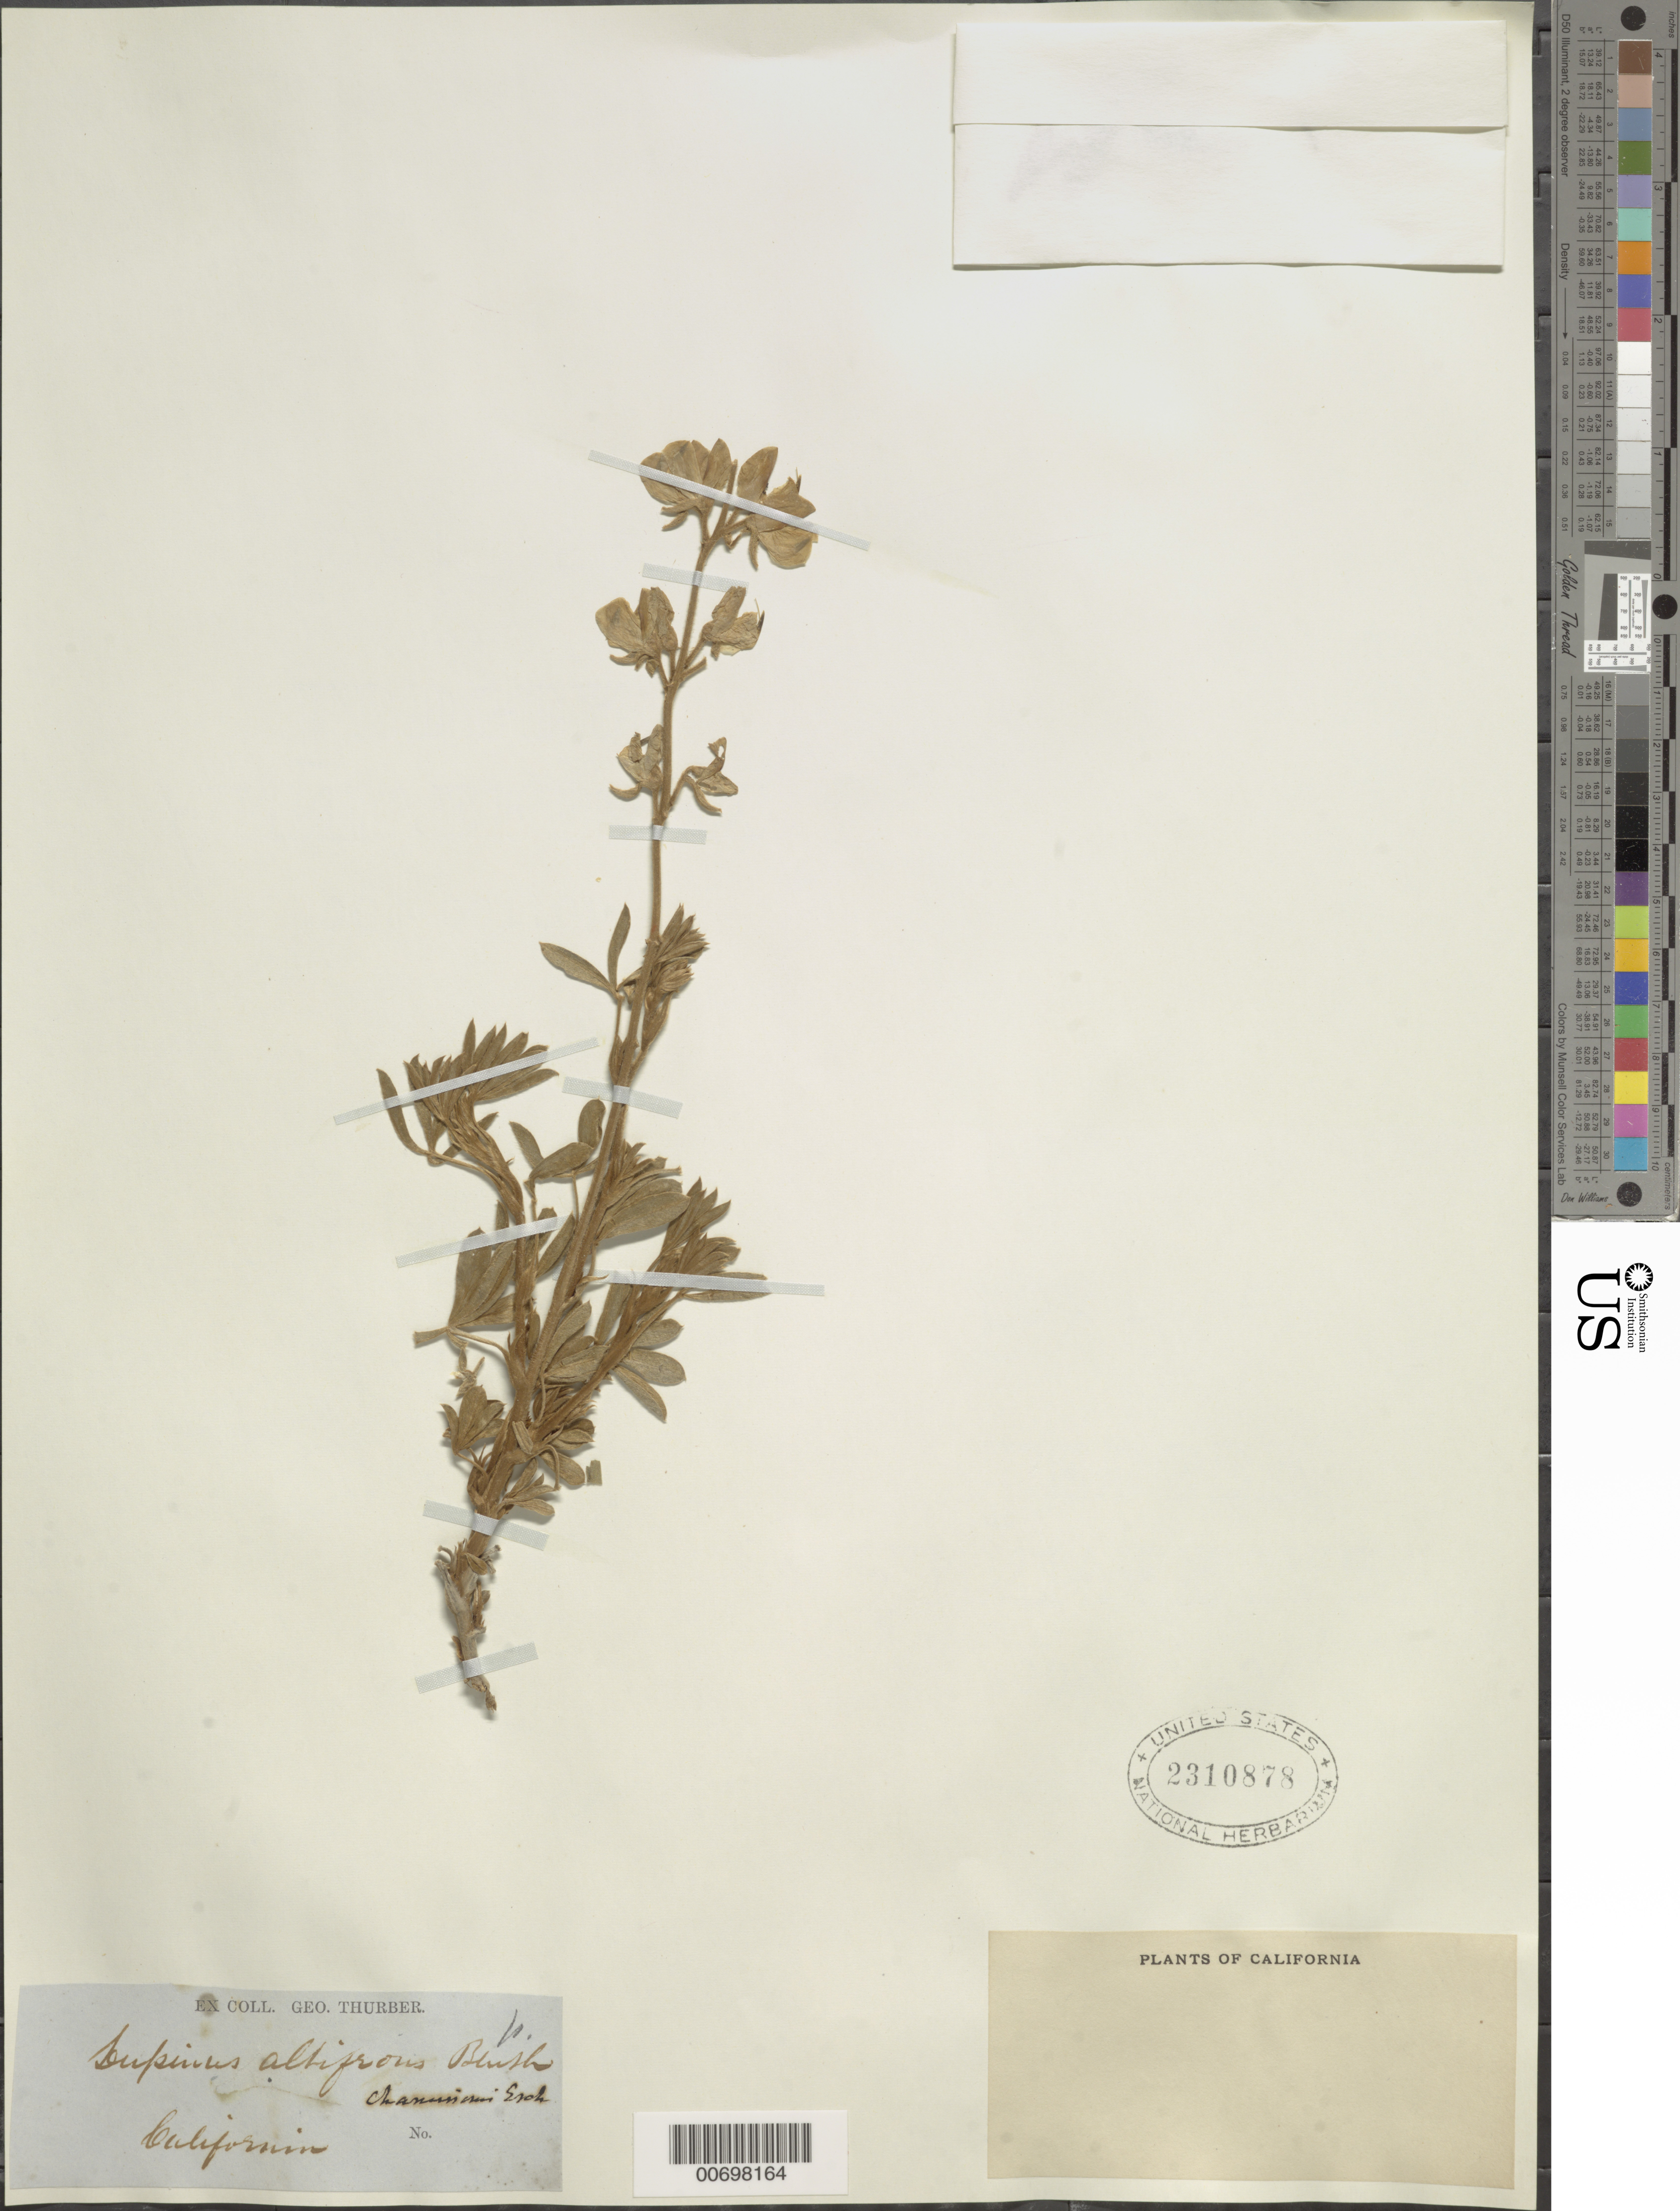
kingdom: Plantae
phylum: Tracheophyta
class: Magnoliopsida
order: Fabales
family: Fabaceae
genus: Lupinus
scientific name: Lupinus albifrons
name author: Benth.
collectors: G. Thurber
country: United States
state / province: California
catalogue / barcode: US 2310878